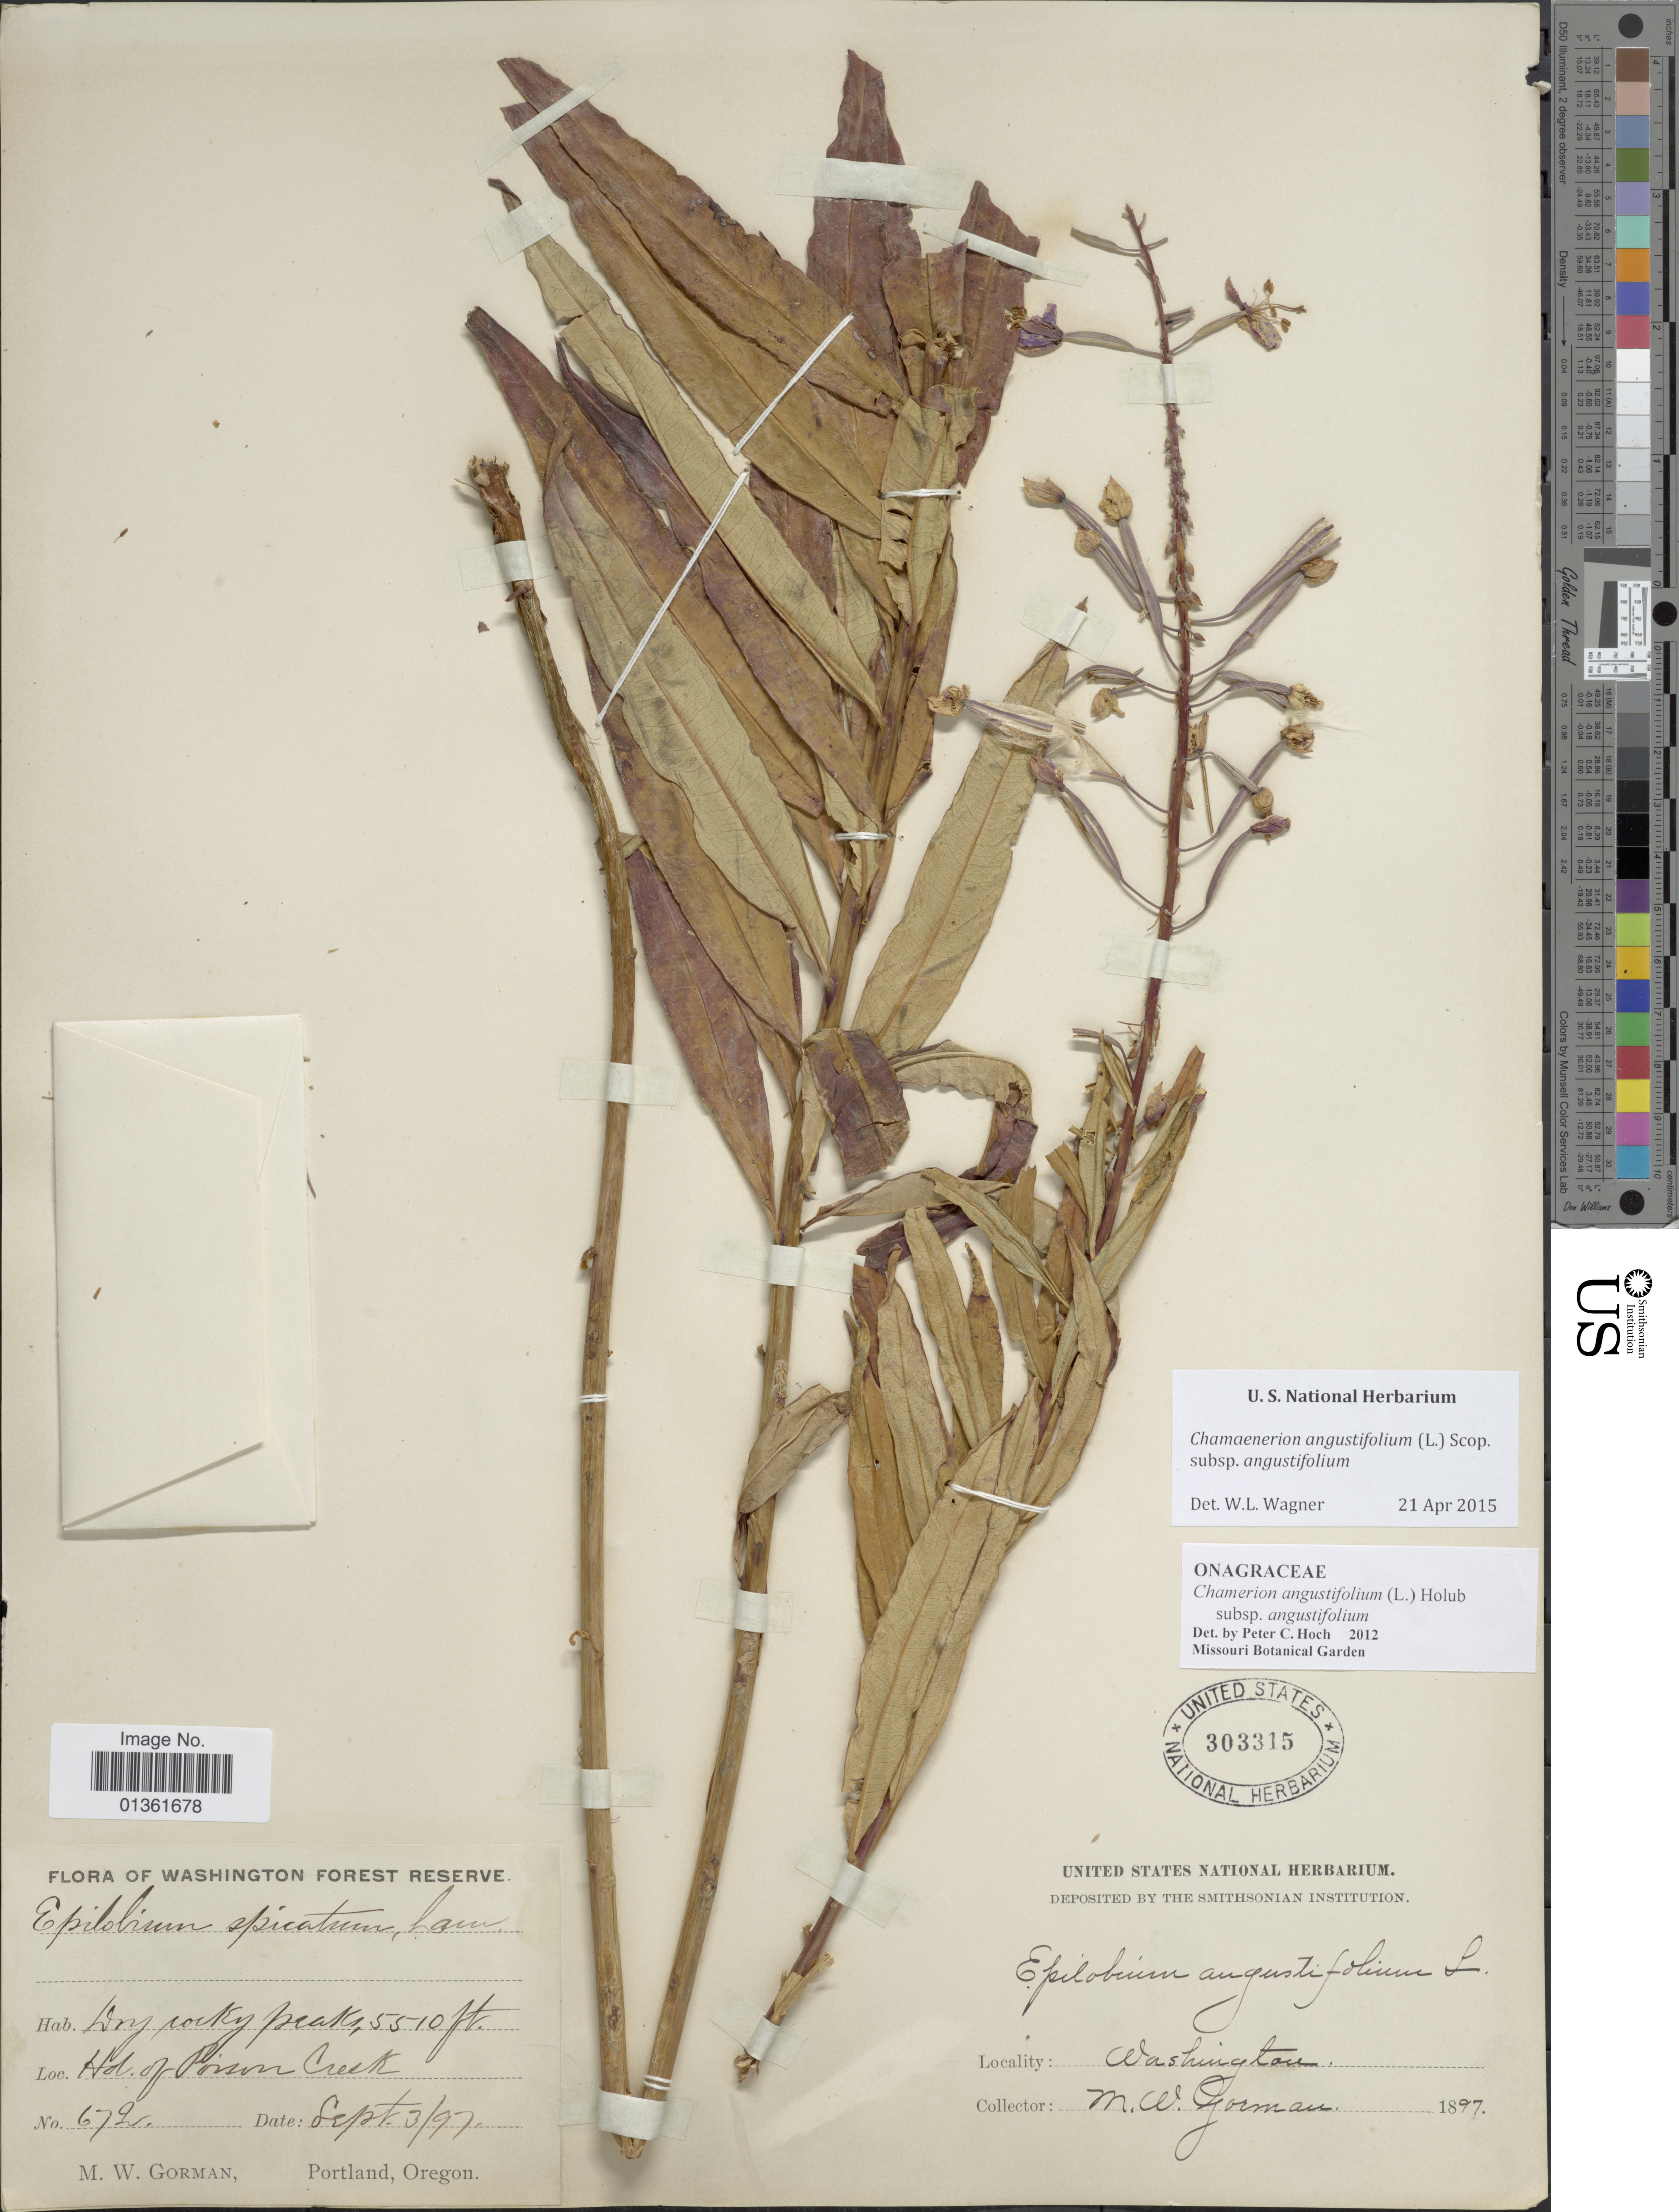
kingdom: Plantae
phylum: Tracheophyta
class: Magnoliopsida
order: Myrtales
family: Onagraceae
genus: Chamaenerion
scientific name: Chamaenerion angustifolium subsp. angustifolium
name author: (L.) Scop.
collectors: M. W. Gorman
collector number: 672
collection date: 1897-09-03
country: United States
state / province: Washington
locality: Hd. of Poison Creek.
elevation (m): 1679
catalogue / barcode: US 303315